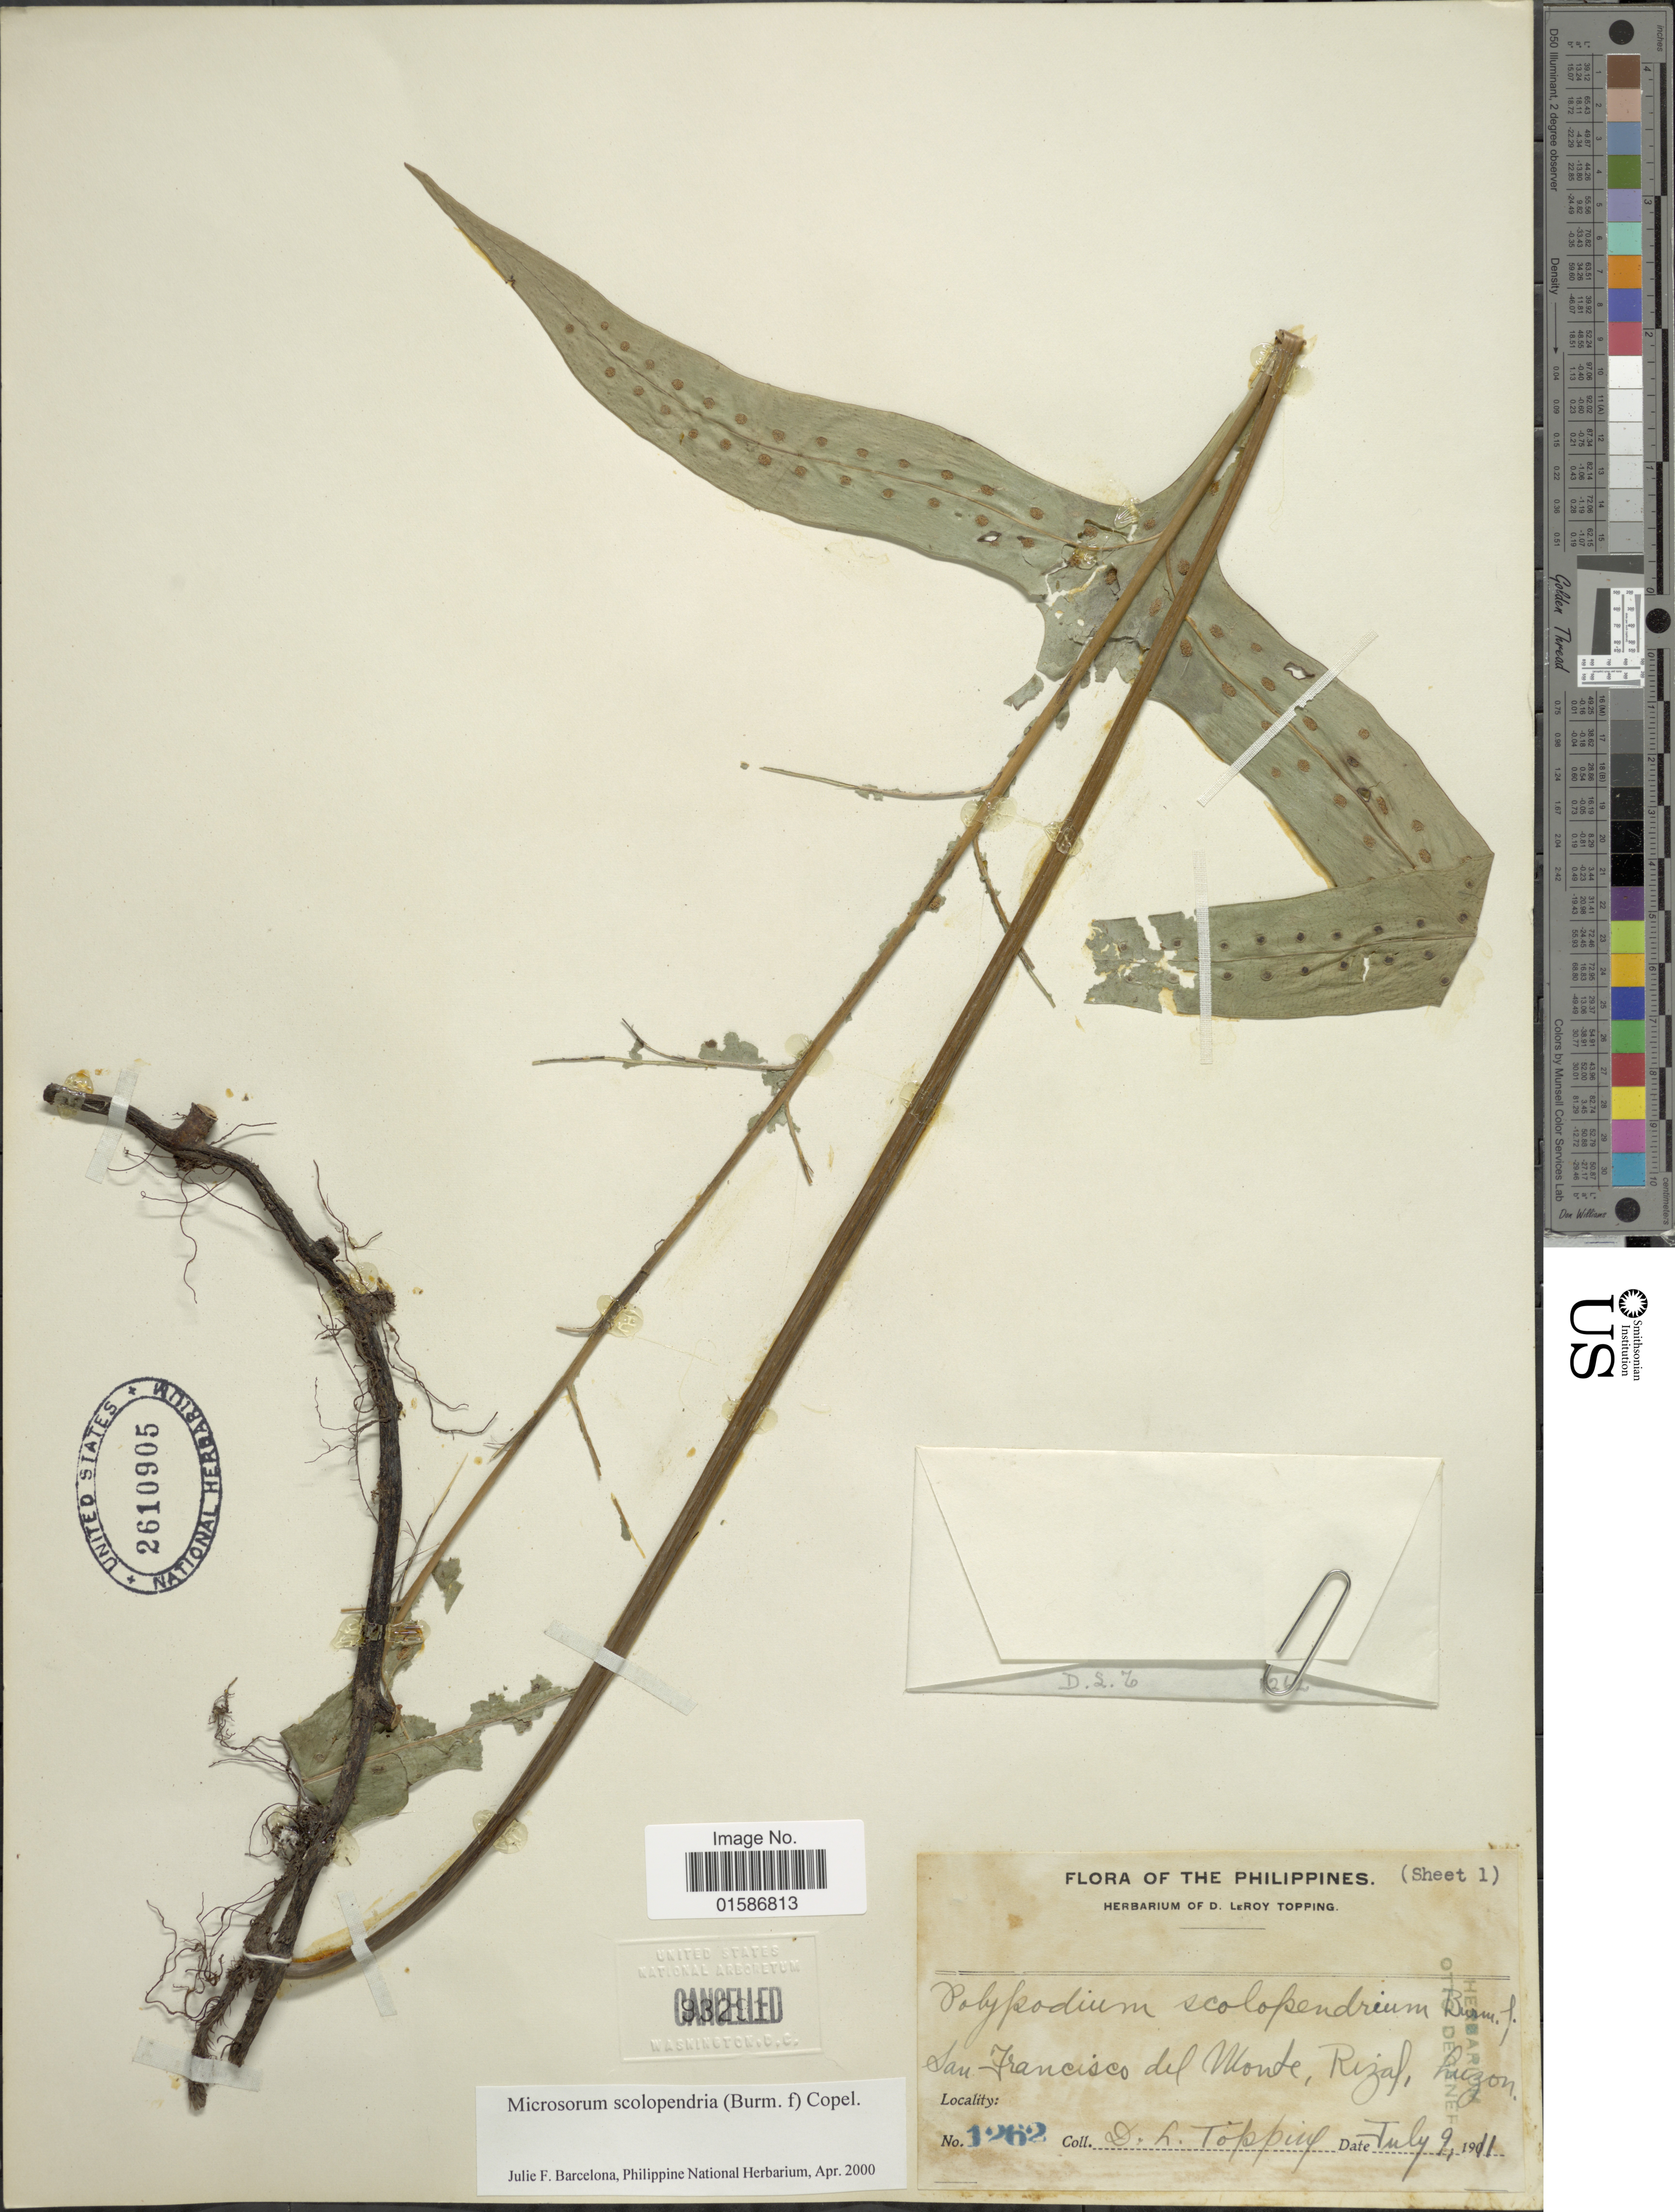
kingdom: Plantae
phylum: Tracheophyta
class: Polypodiopsida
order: Polypodiales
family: Polypodiaceae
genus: Microsorum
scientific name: Microsorum scolopendria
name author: (Burm. f.) Copel.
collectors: D. L. Topping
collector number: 1262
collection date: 1911-07-02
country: Philippines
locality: San Francisco del Monte, Rizal, Luzon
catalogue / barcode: US 2610905